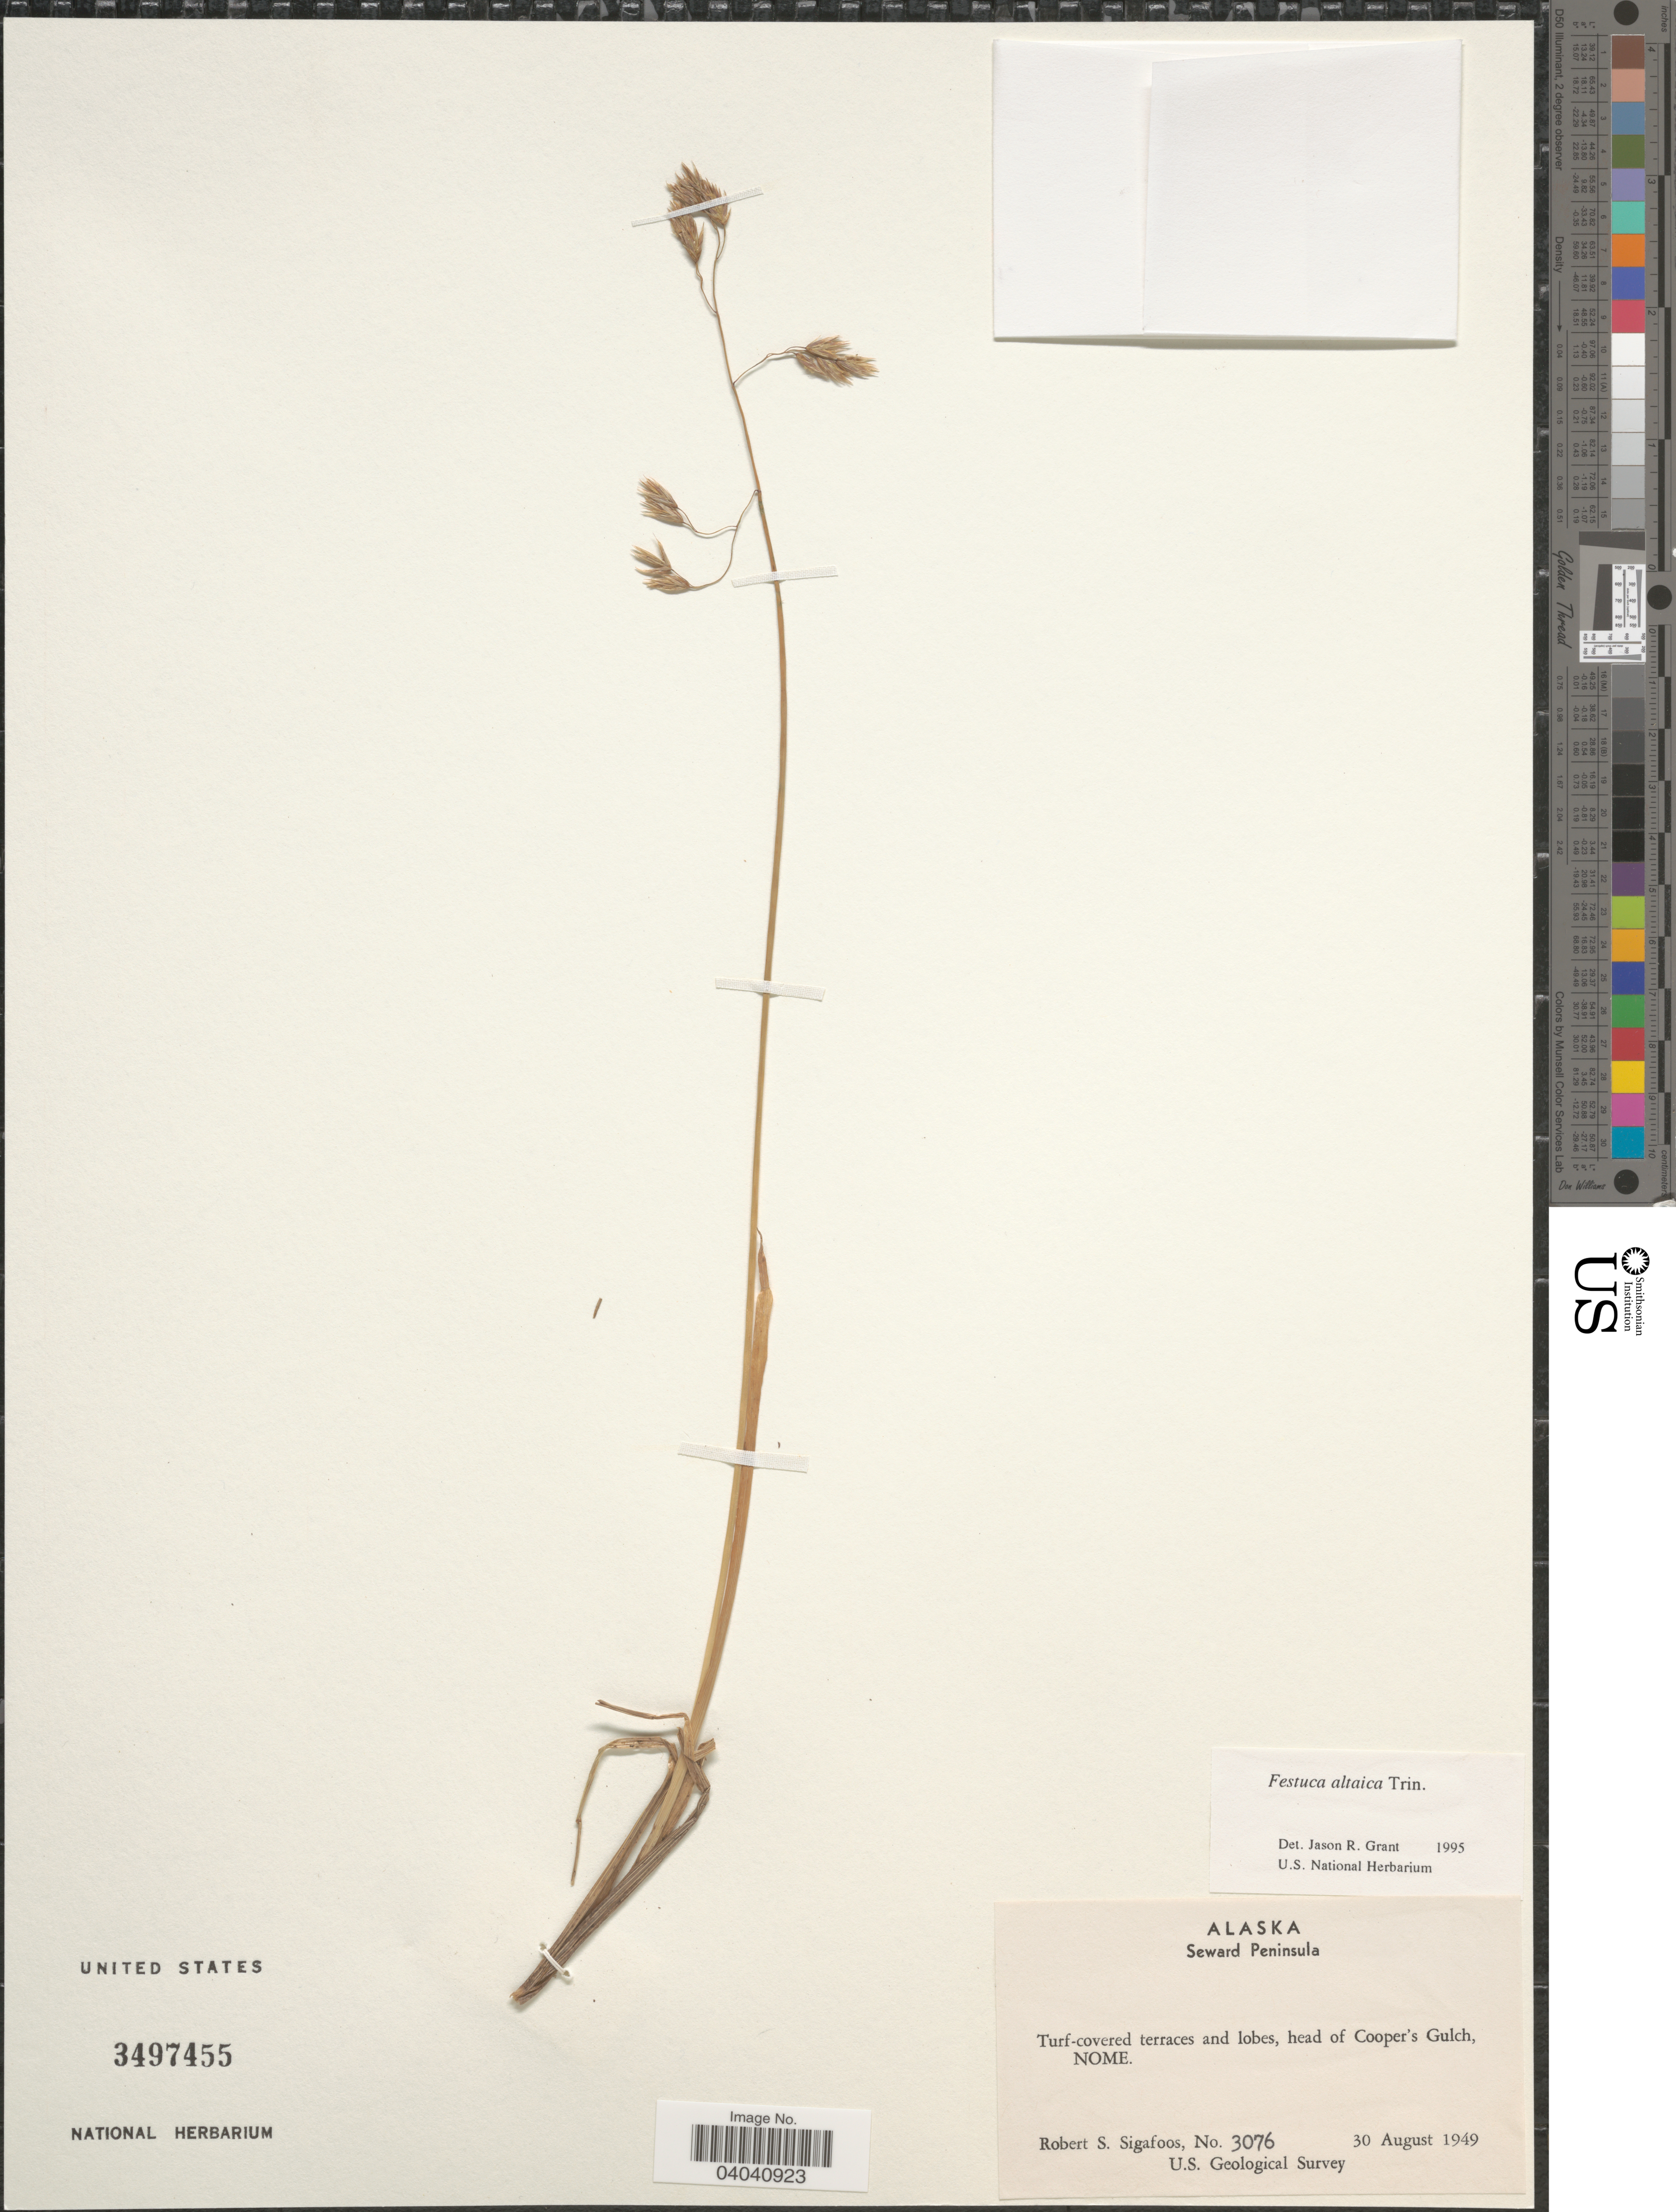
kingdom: Plantae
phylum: Tracheophyta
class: Liliopsida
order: Poales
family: Poaceae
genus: Festuca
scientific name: Festuca altaica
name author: Trin.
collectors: R. Sigafoos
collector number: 3076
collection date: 1949-08-30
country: United States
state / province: Alaska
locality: Seward Peninsula. Turf-covered terraces and lobes, head of Cooper's Gulch, Nome.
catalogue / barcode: US 3497455